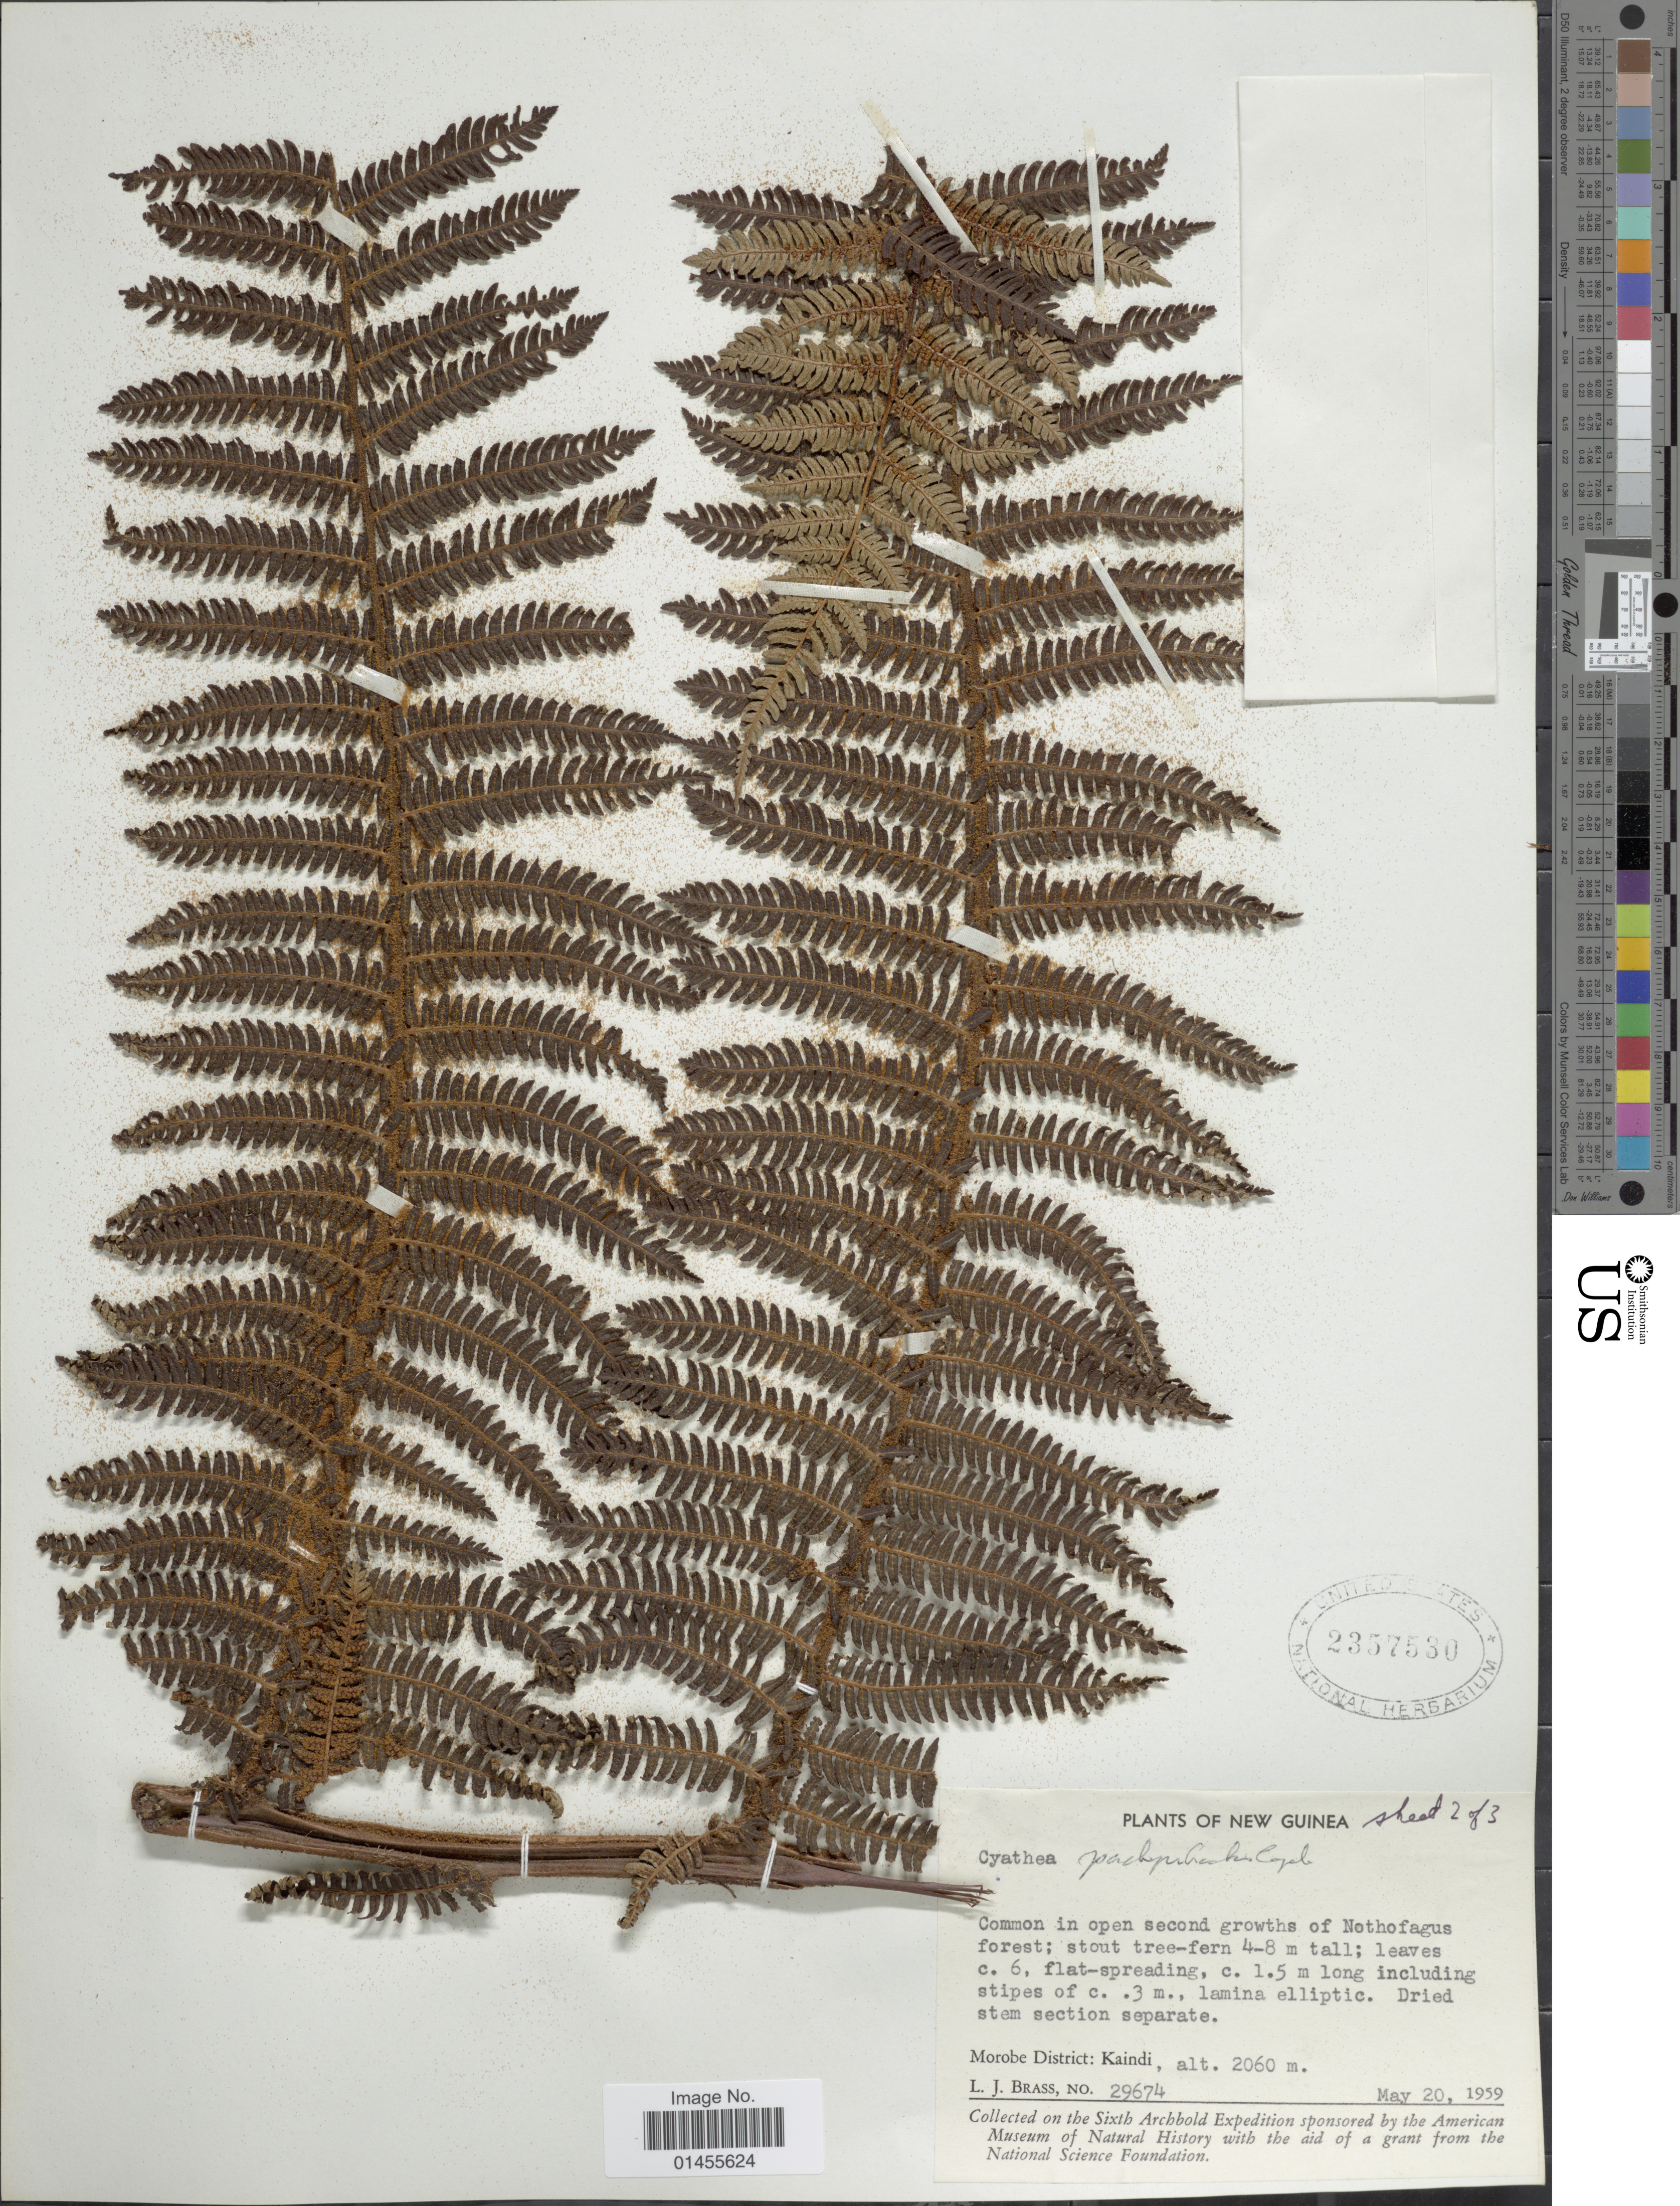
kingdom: Plantae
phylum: Tracheophyta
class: Polypodiopsida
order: Cyatheales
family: Cyatheaceae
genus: Alsophila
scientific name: Alsophila pachyrrhachis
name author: (Copel.) R.M. Tryon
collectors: L. J. Brass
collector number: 29674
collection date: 1959-05-20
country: Papua New Guinea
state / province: Morobe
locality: New Guinea. Morobe District: Kaindi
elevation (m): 2060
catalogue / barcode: US 2357530